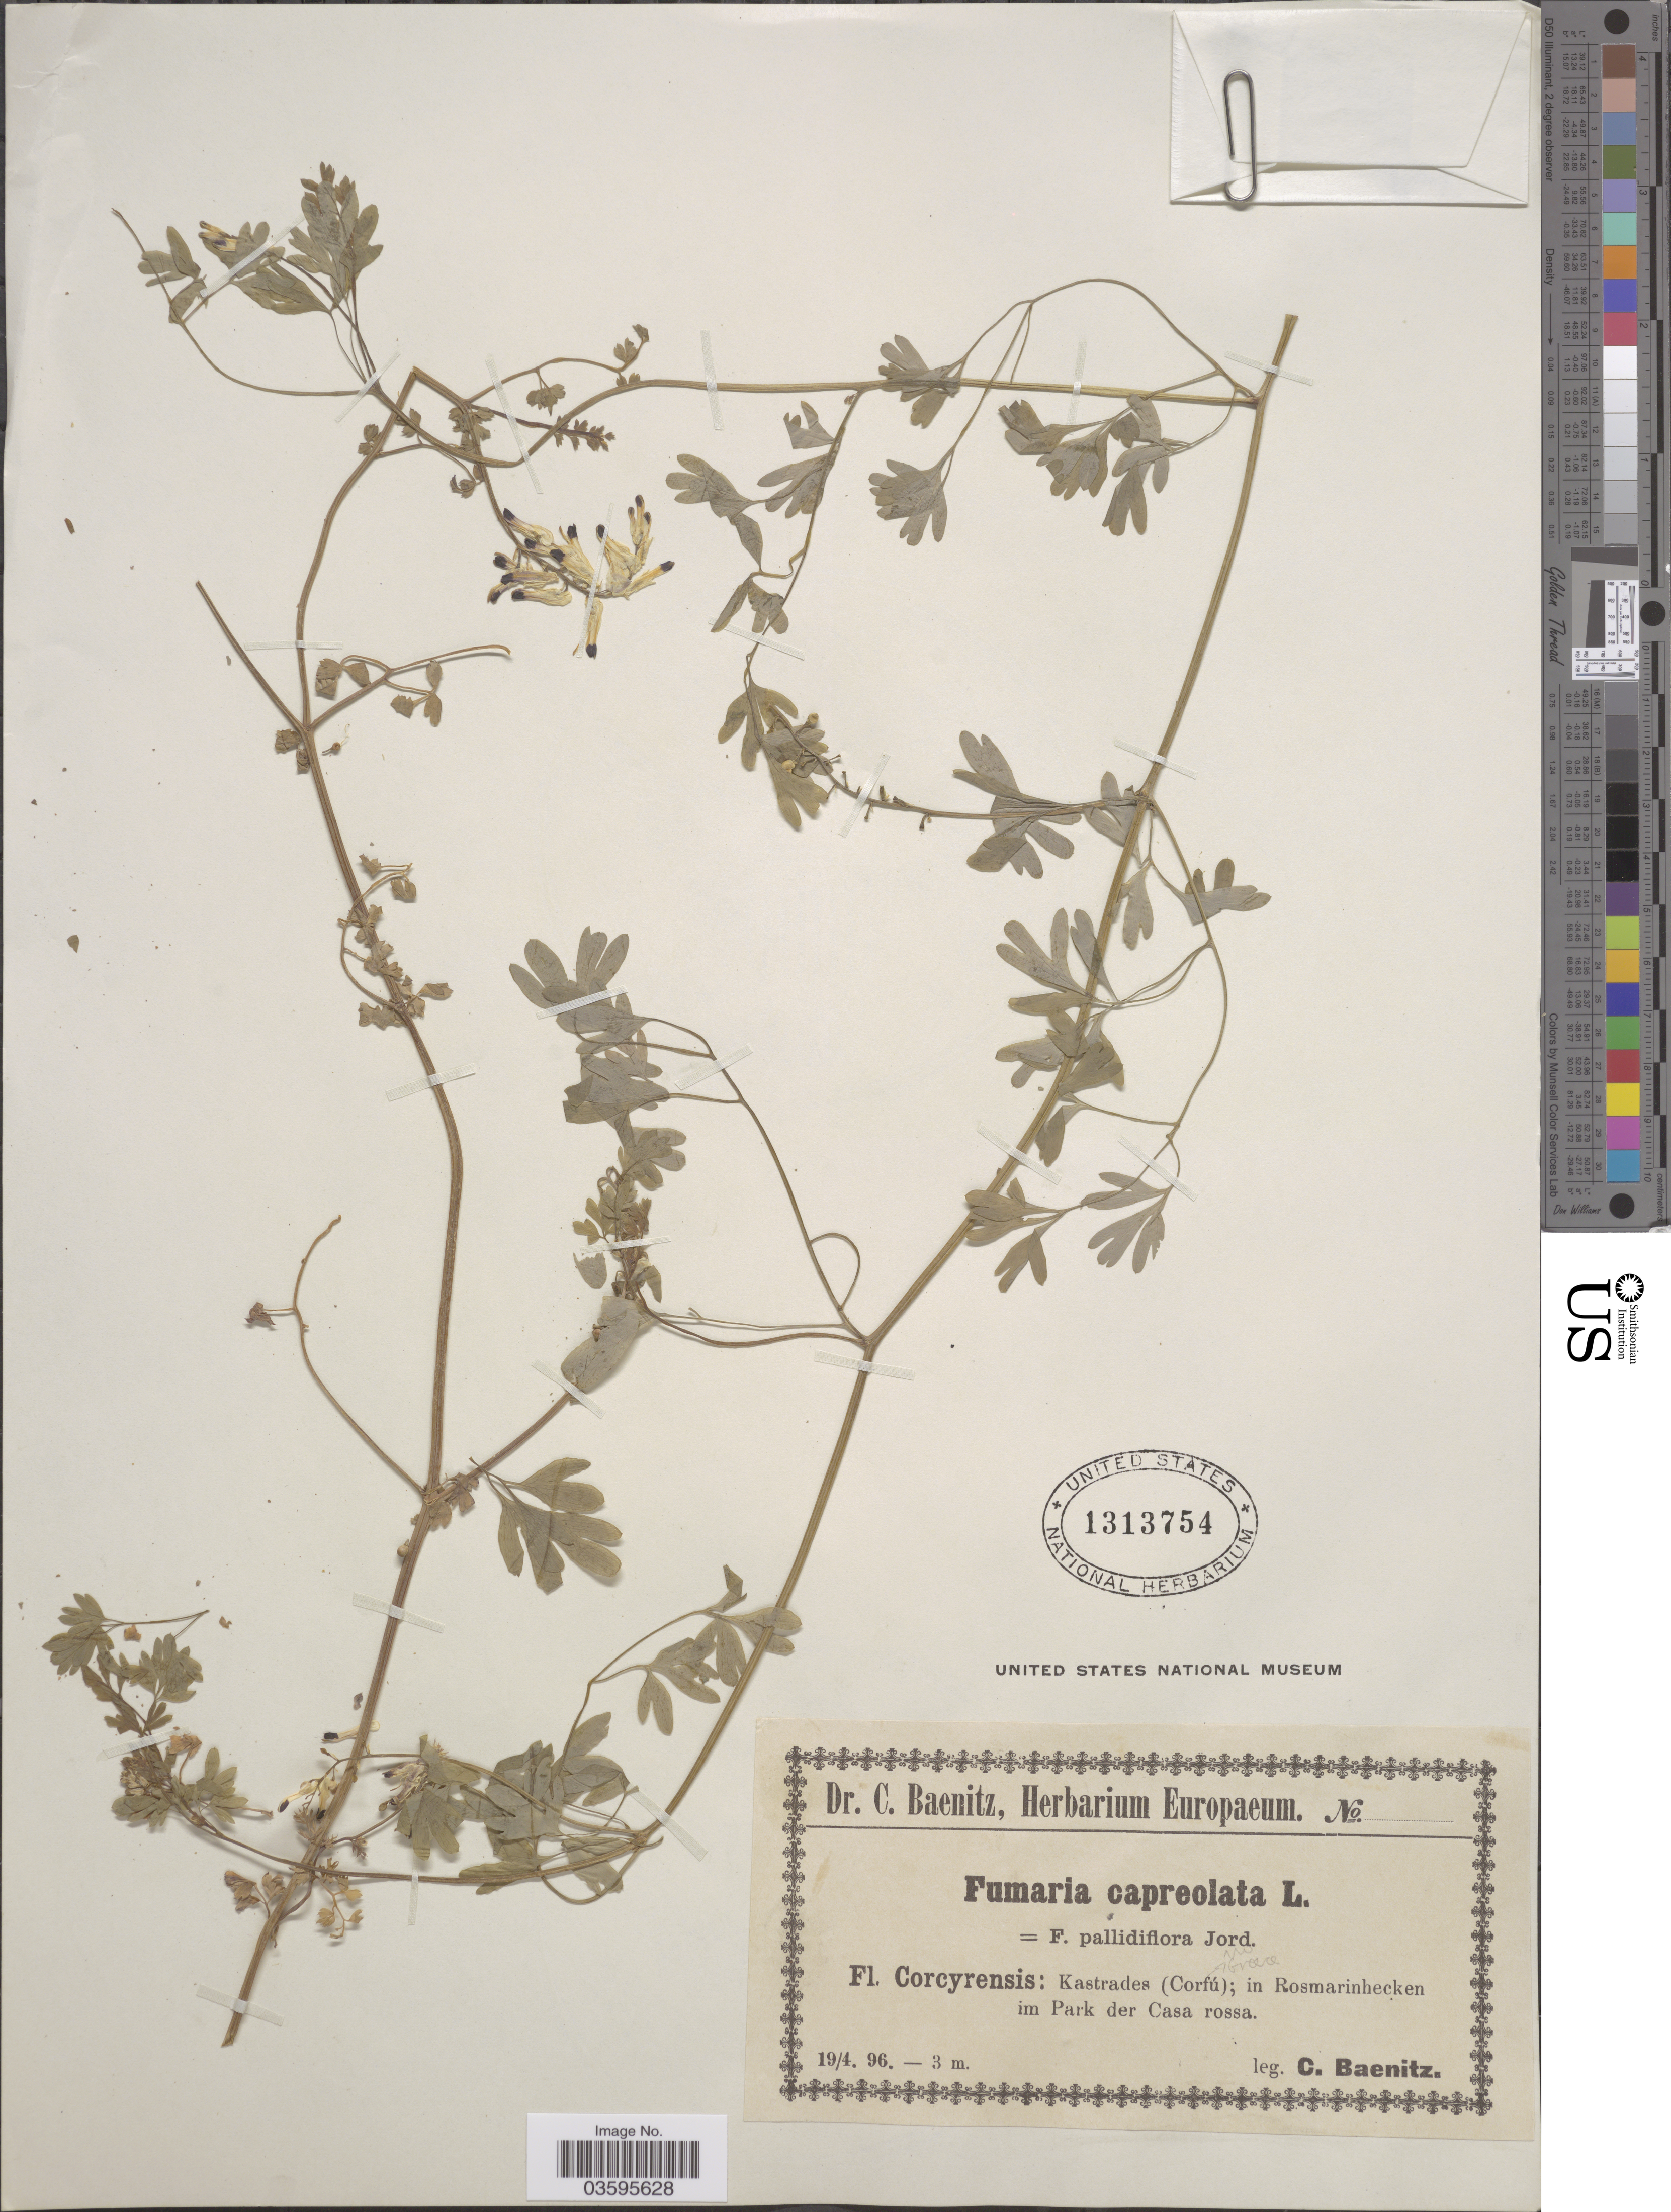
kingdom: Plantae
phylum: Tracheophyta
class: Magnoliopsida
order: Ranunculales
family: Papaveraceae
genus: Fumaria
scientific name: Fumaria capreolata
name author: L.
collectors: C. G. Baenitz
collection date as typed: Transcribed d/m/y: 19/4/96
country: Greece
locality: Corcyrensis: Kastrades (Corfú); in Rosmarinhecken im Park der Casa rossa.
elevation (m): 3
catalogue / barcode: US 1313754